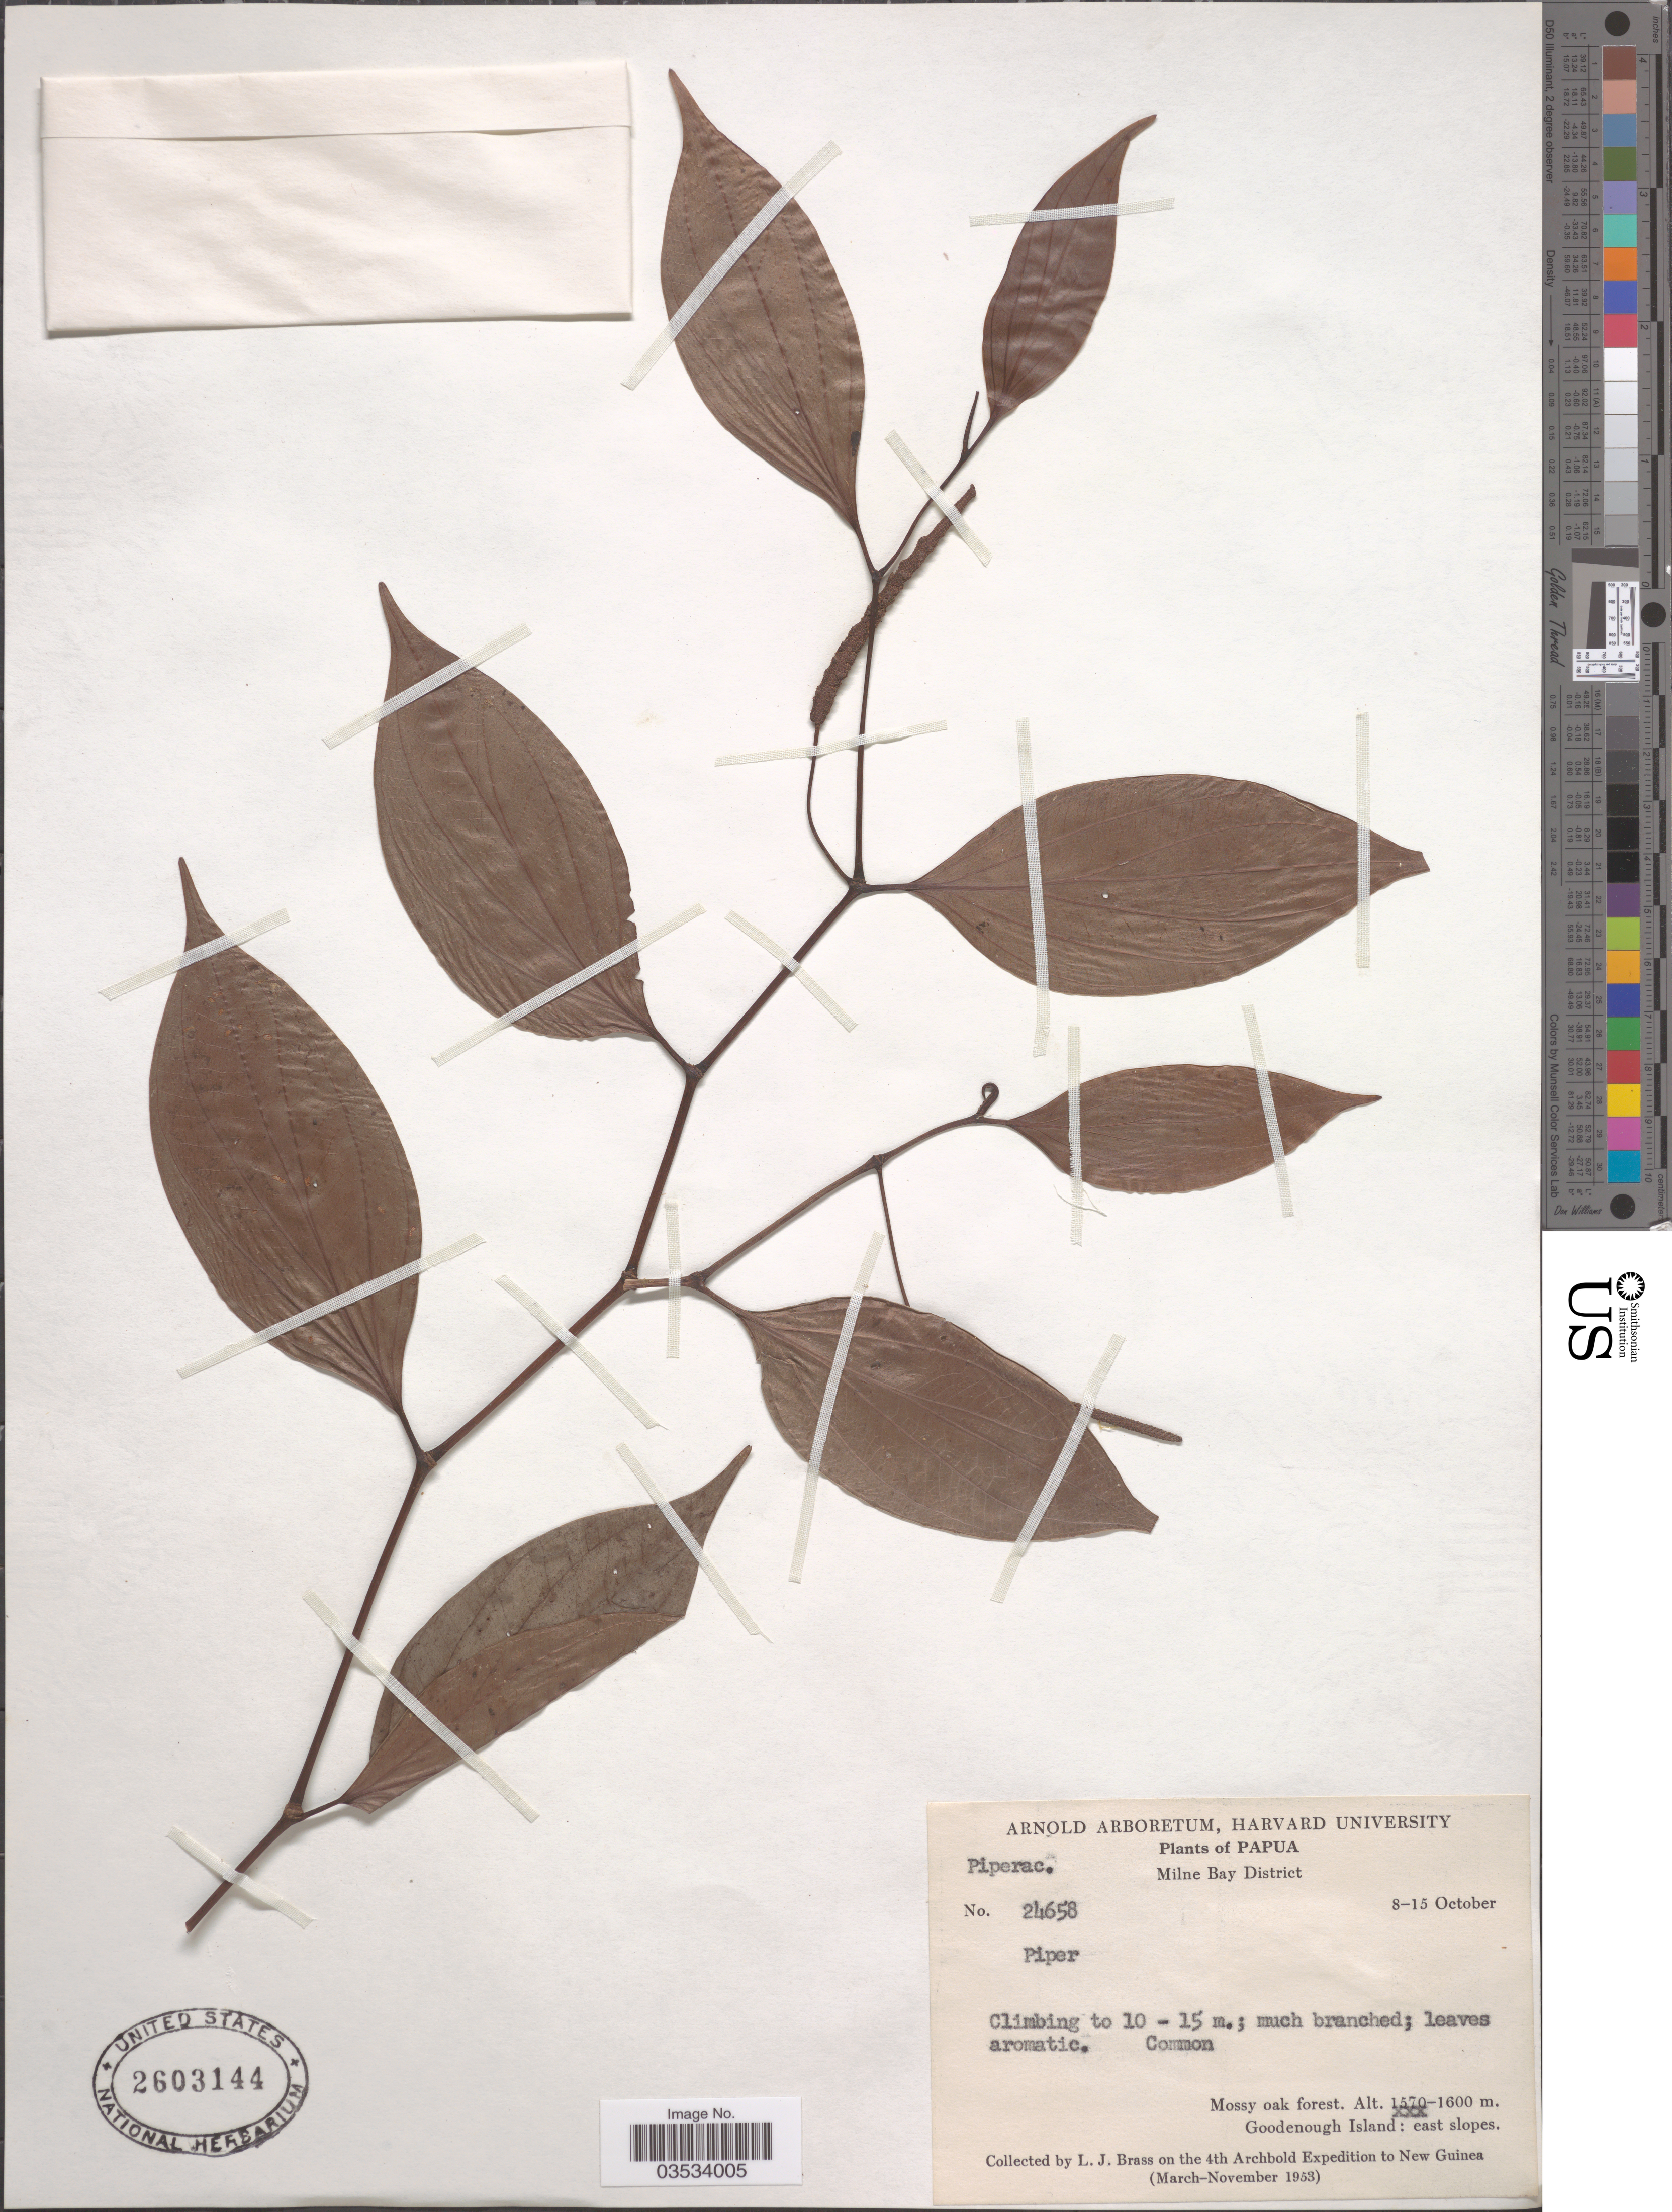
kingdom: Plantae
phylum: Tracheophyta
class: Magnoliopsida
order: Piperales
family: Piperaceae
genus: Piper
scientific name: Piper sp.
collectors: L. J. Brass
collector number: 24658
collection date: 1953-10-08/1953-10-15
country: Papua New Guinea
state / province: Milne Bay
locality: Papua. Milne Bay District. Goodenough Island: east slopes. New Guinea.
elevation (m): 1600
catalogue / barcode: US 2603144